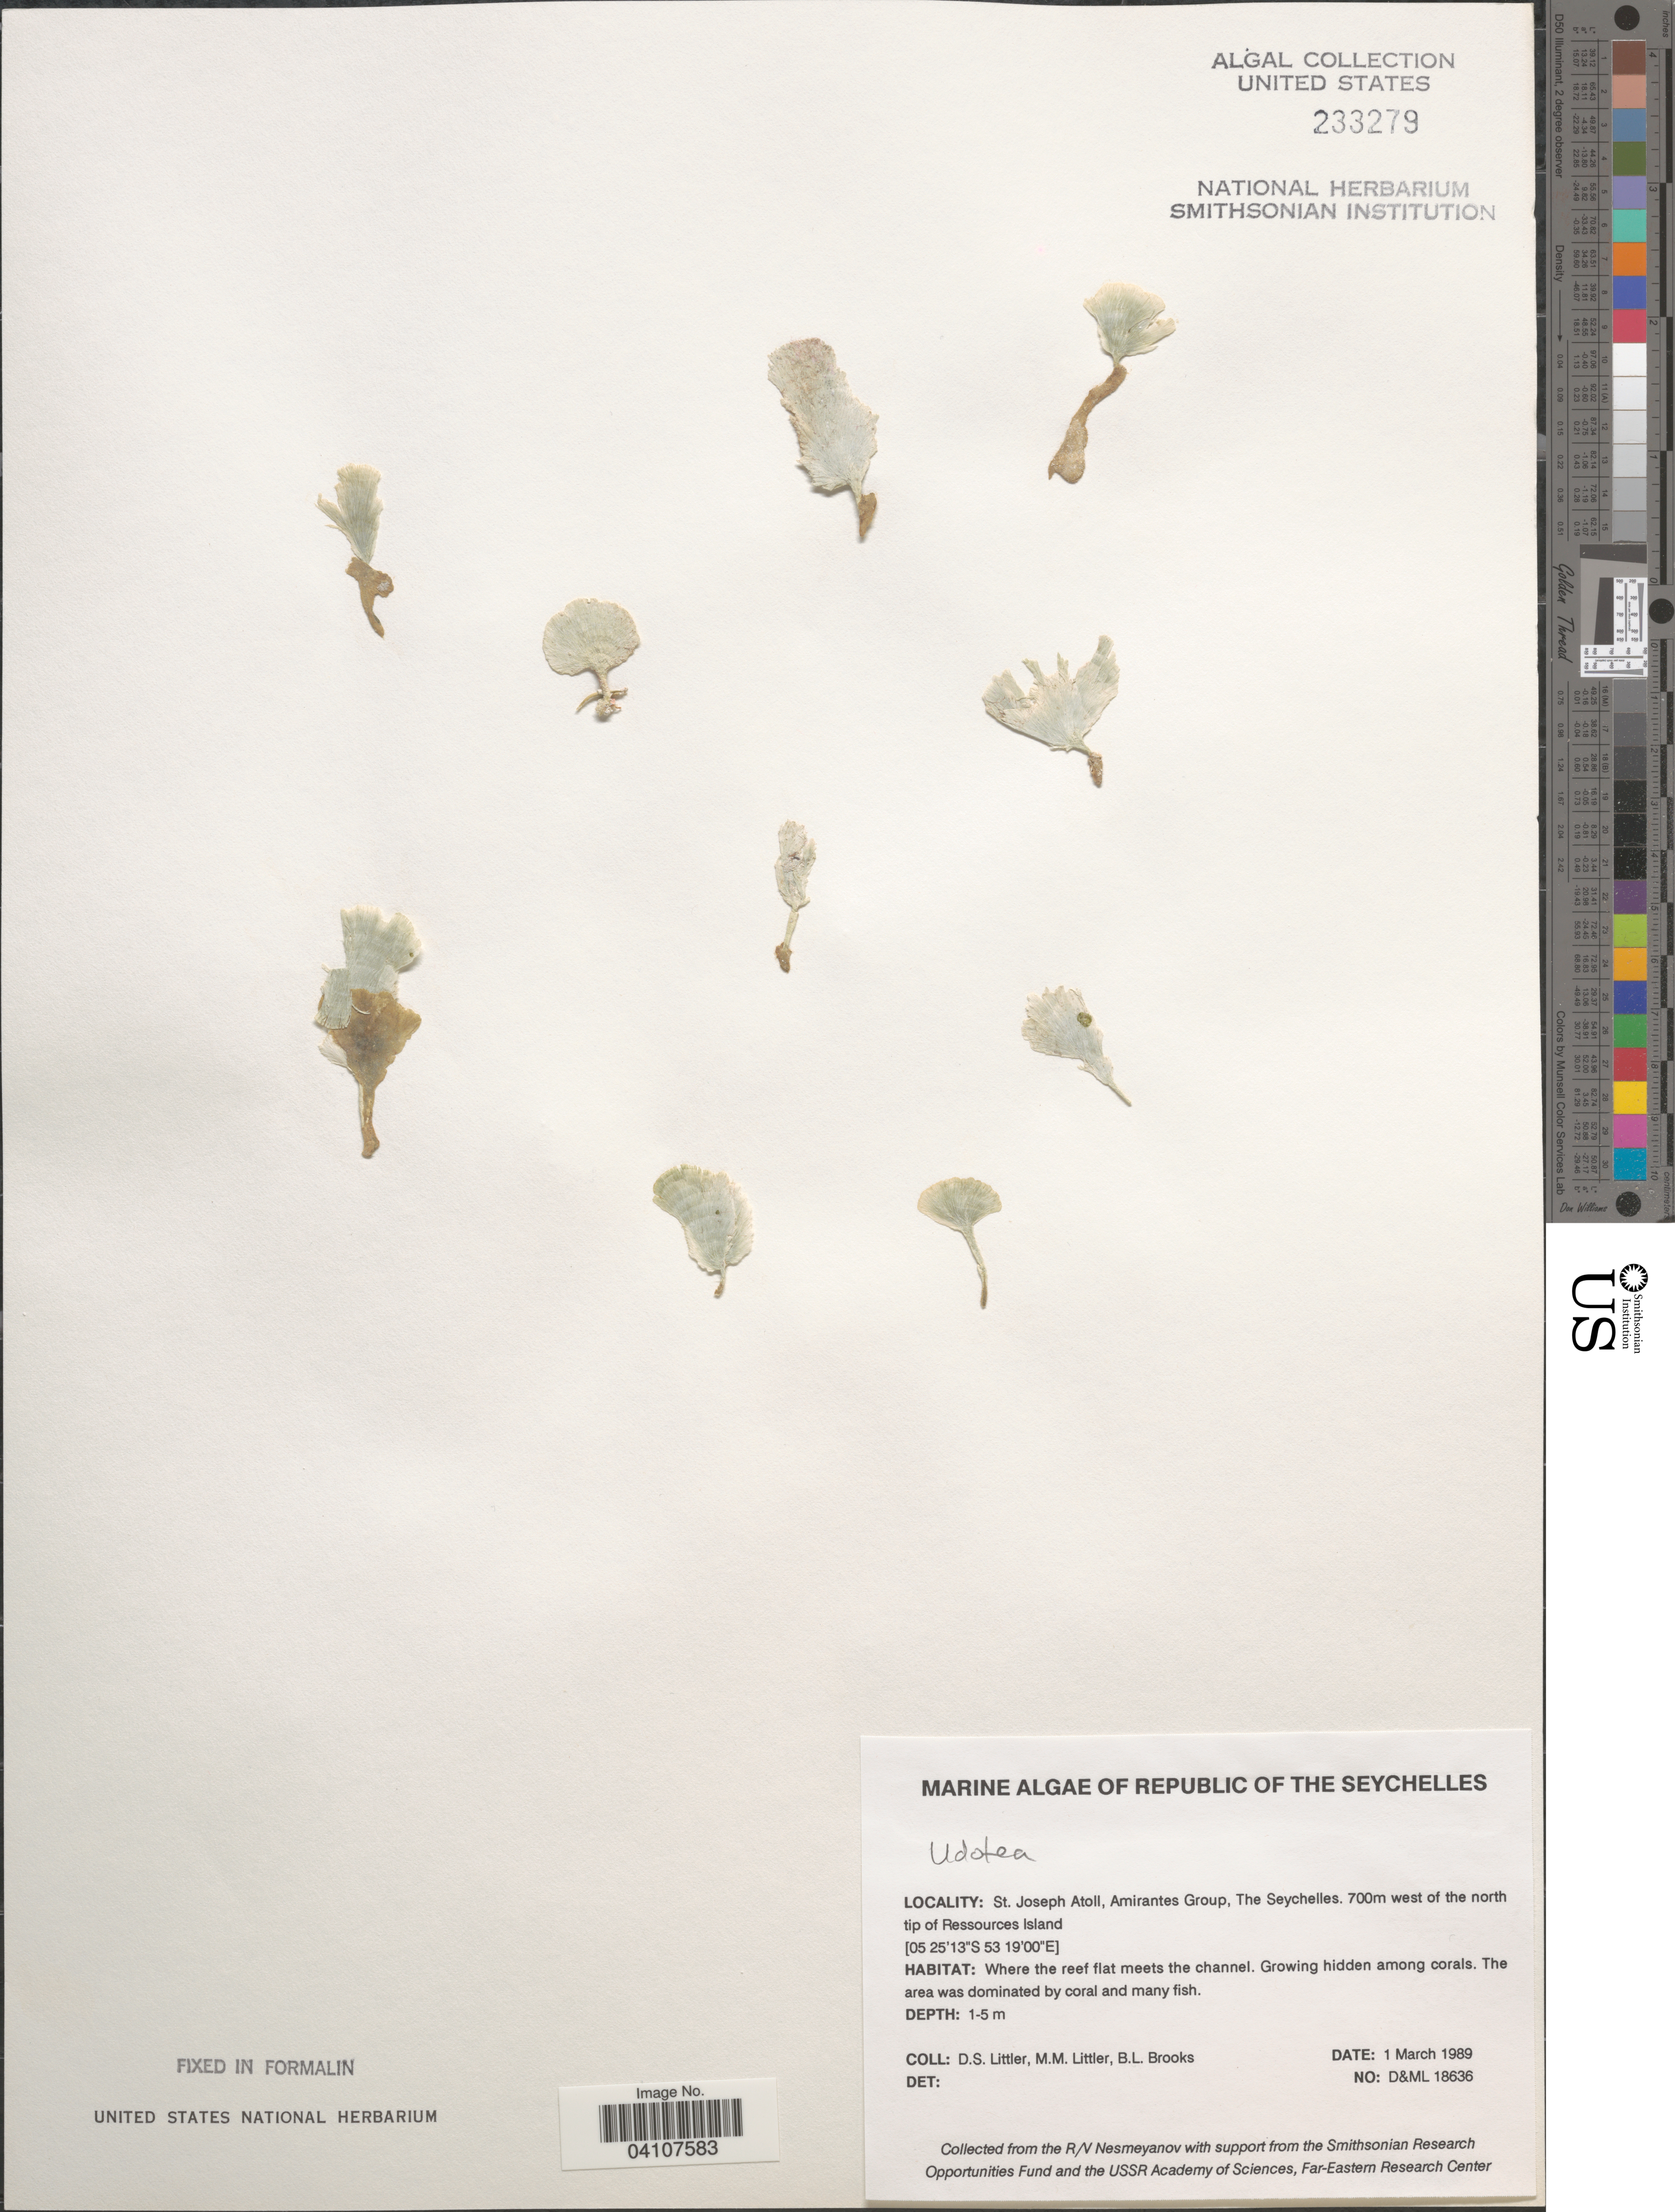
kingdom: Plantae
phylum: Chlorophyta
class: Ulvophyceae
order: Bryopsidales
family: Udoteaceae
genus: Udotea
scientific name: Udotea sp.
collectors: D. S. Littler & B. Brooks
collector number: D&ML18636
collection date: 1989-03-01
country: Seychelles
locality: Republic of the Seychelles. St. Joseph Atoll, Amirantes Group. 700m west of the north tip of Ressources Island.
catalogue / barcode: US 233279